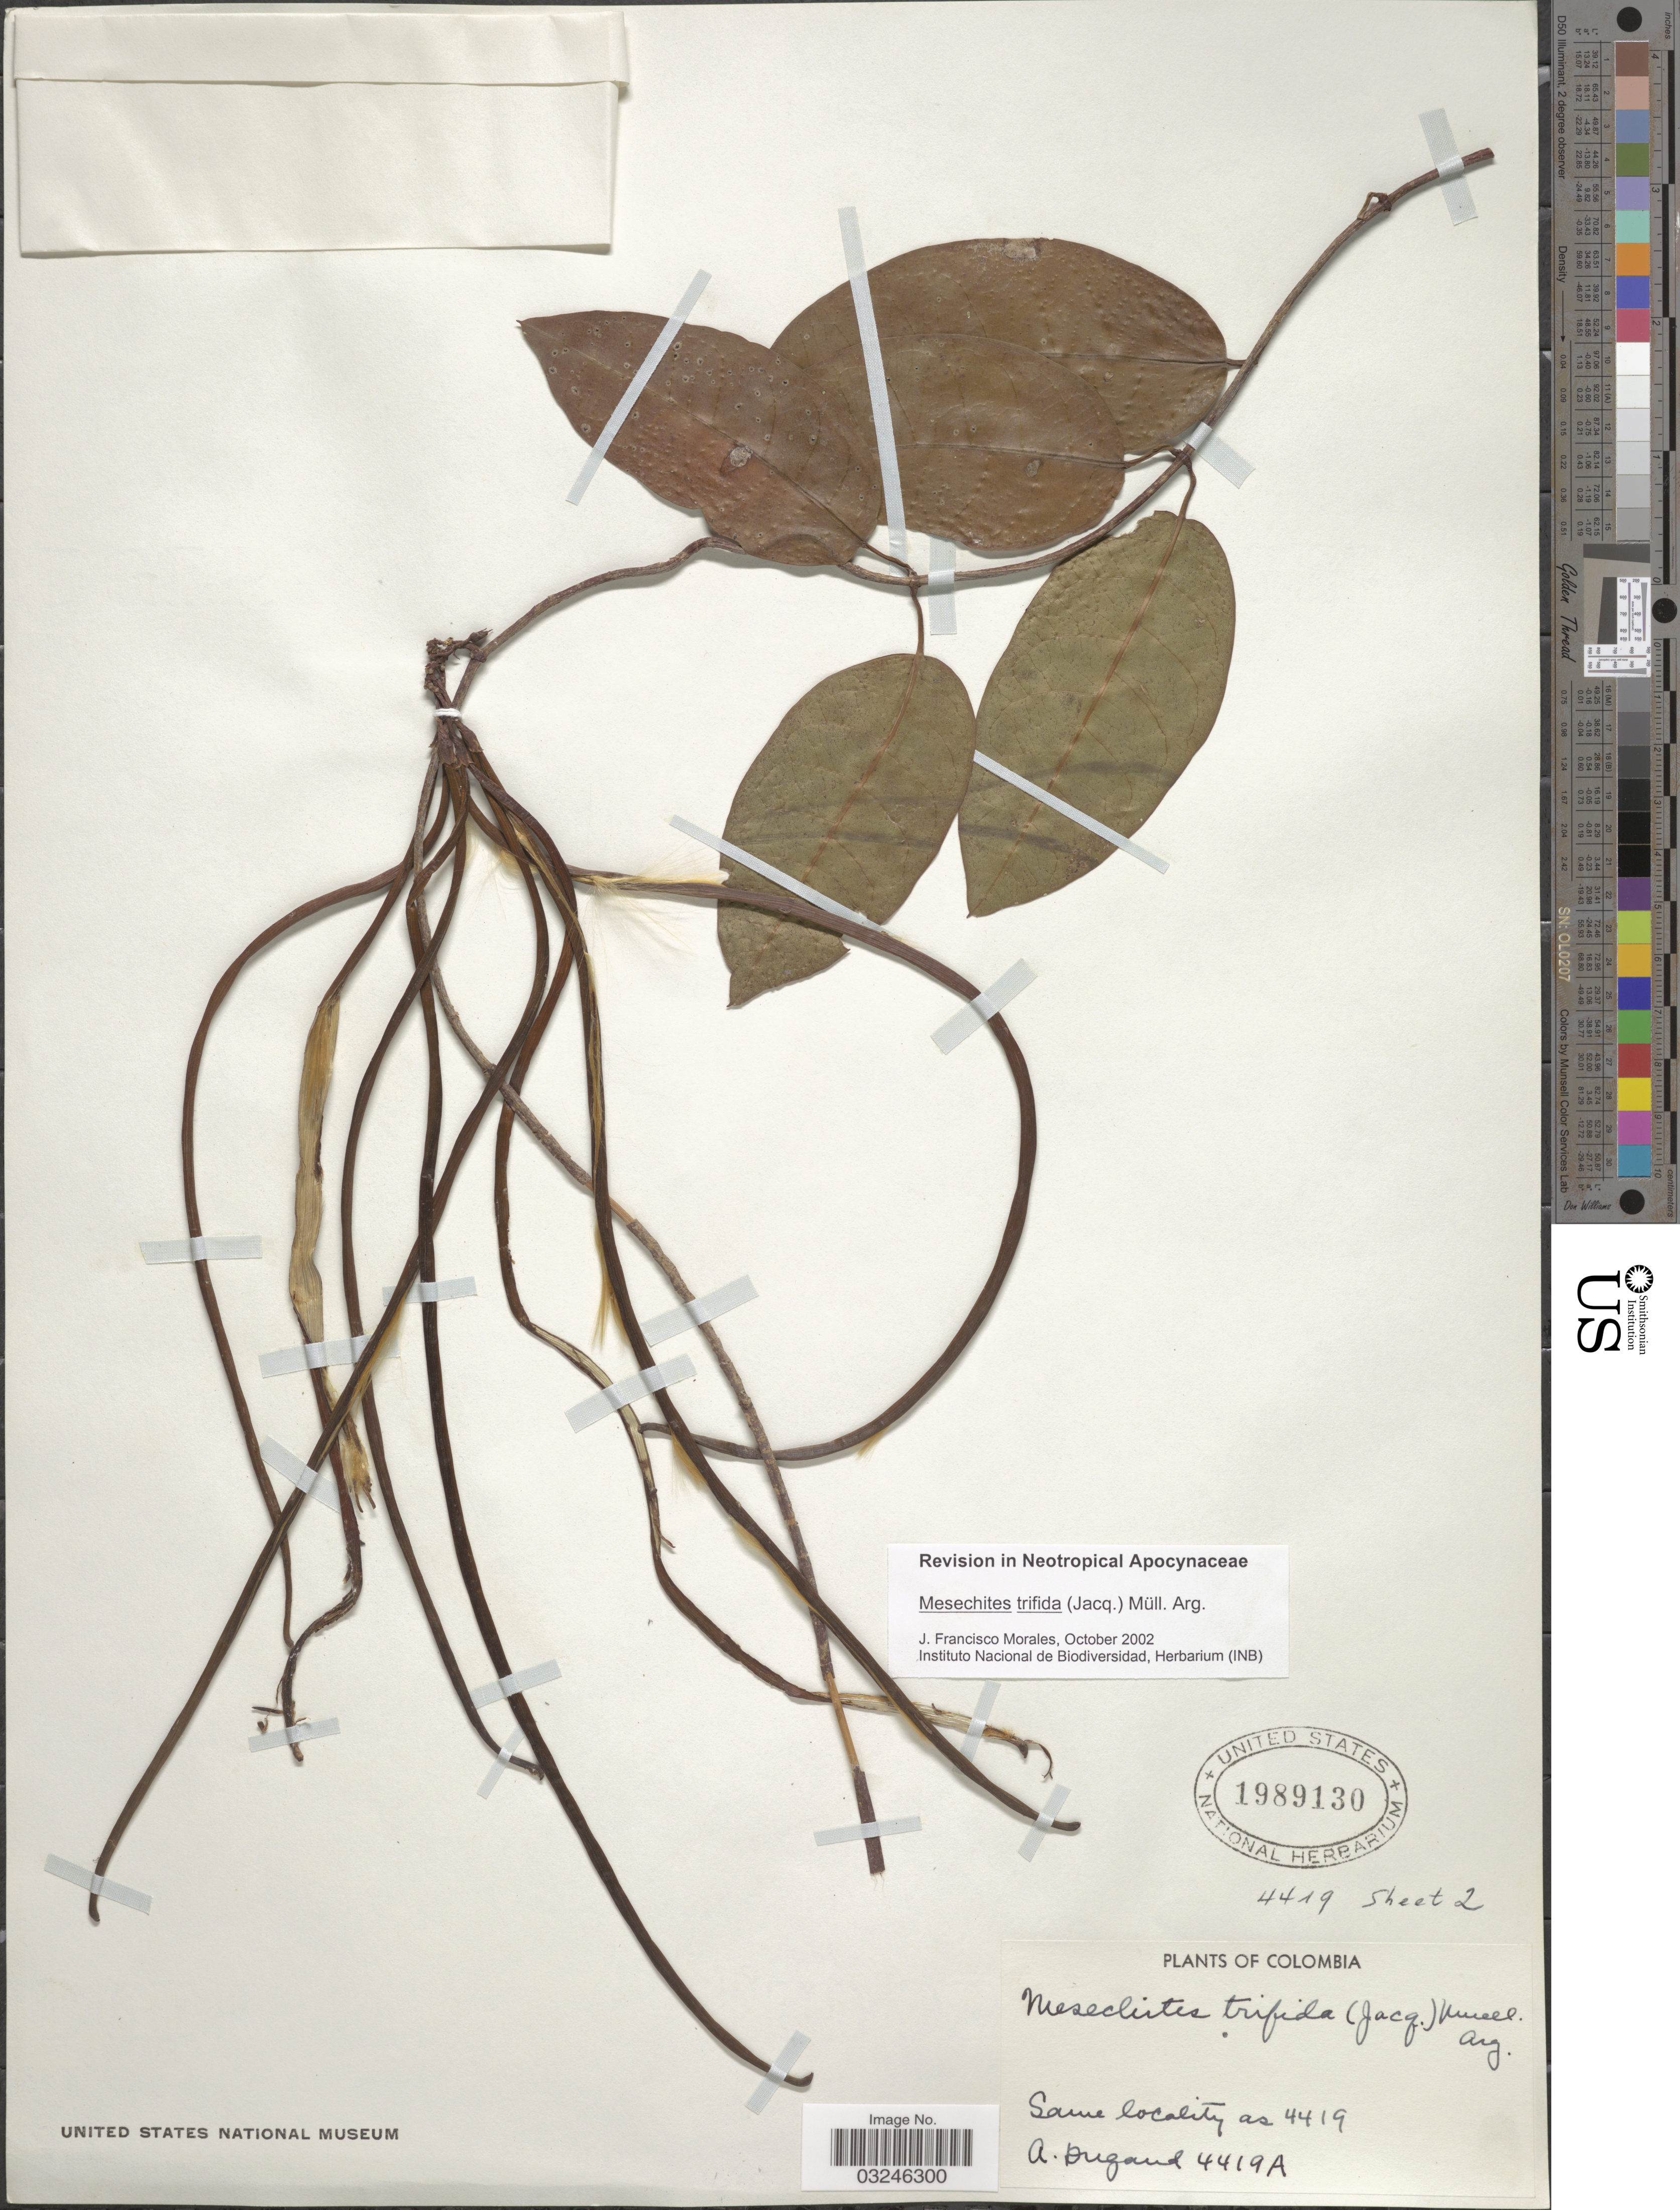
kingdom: Plantae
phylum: Tracheophyta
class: Magnoliopsida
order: Gentianales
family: Apocynaceae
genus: Mesechites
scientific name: Mesechites trifidus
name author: (Jacq.) Müll. Arg.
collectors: A. Dugand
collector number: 4419A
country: Colombia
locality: Same locality as 4419.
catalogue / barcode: US 1989130